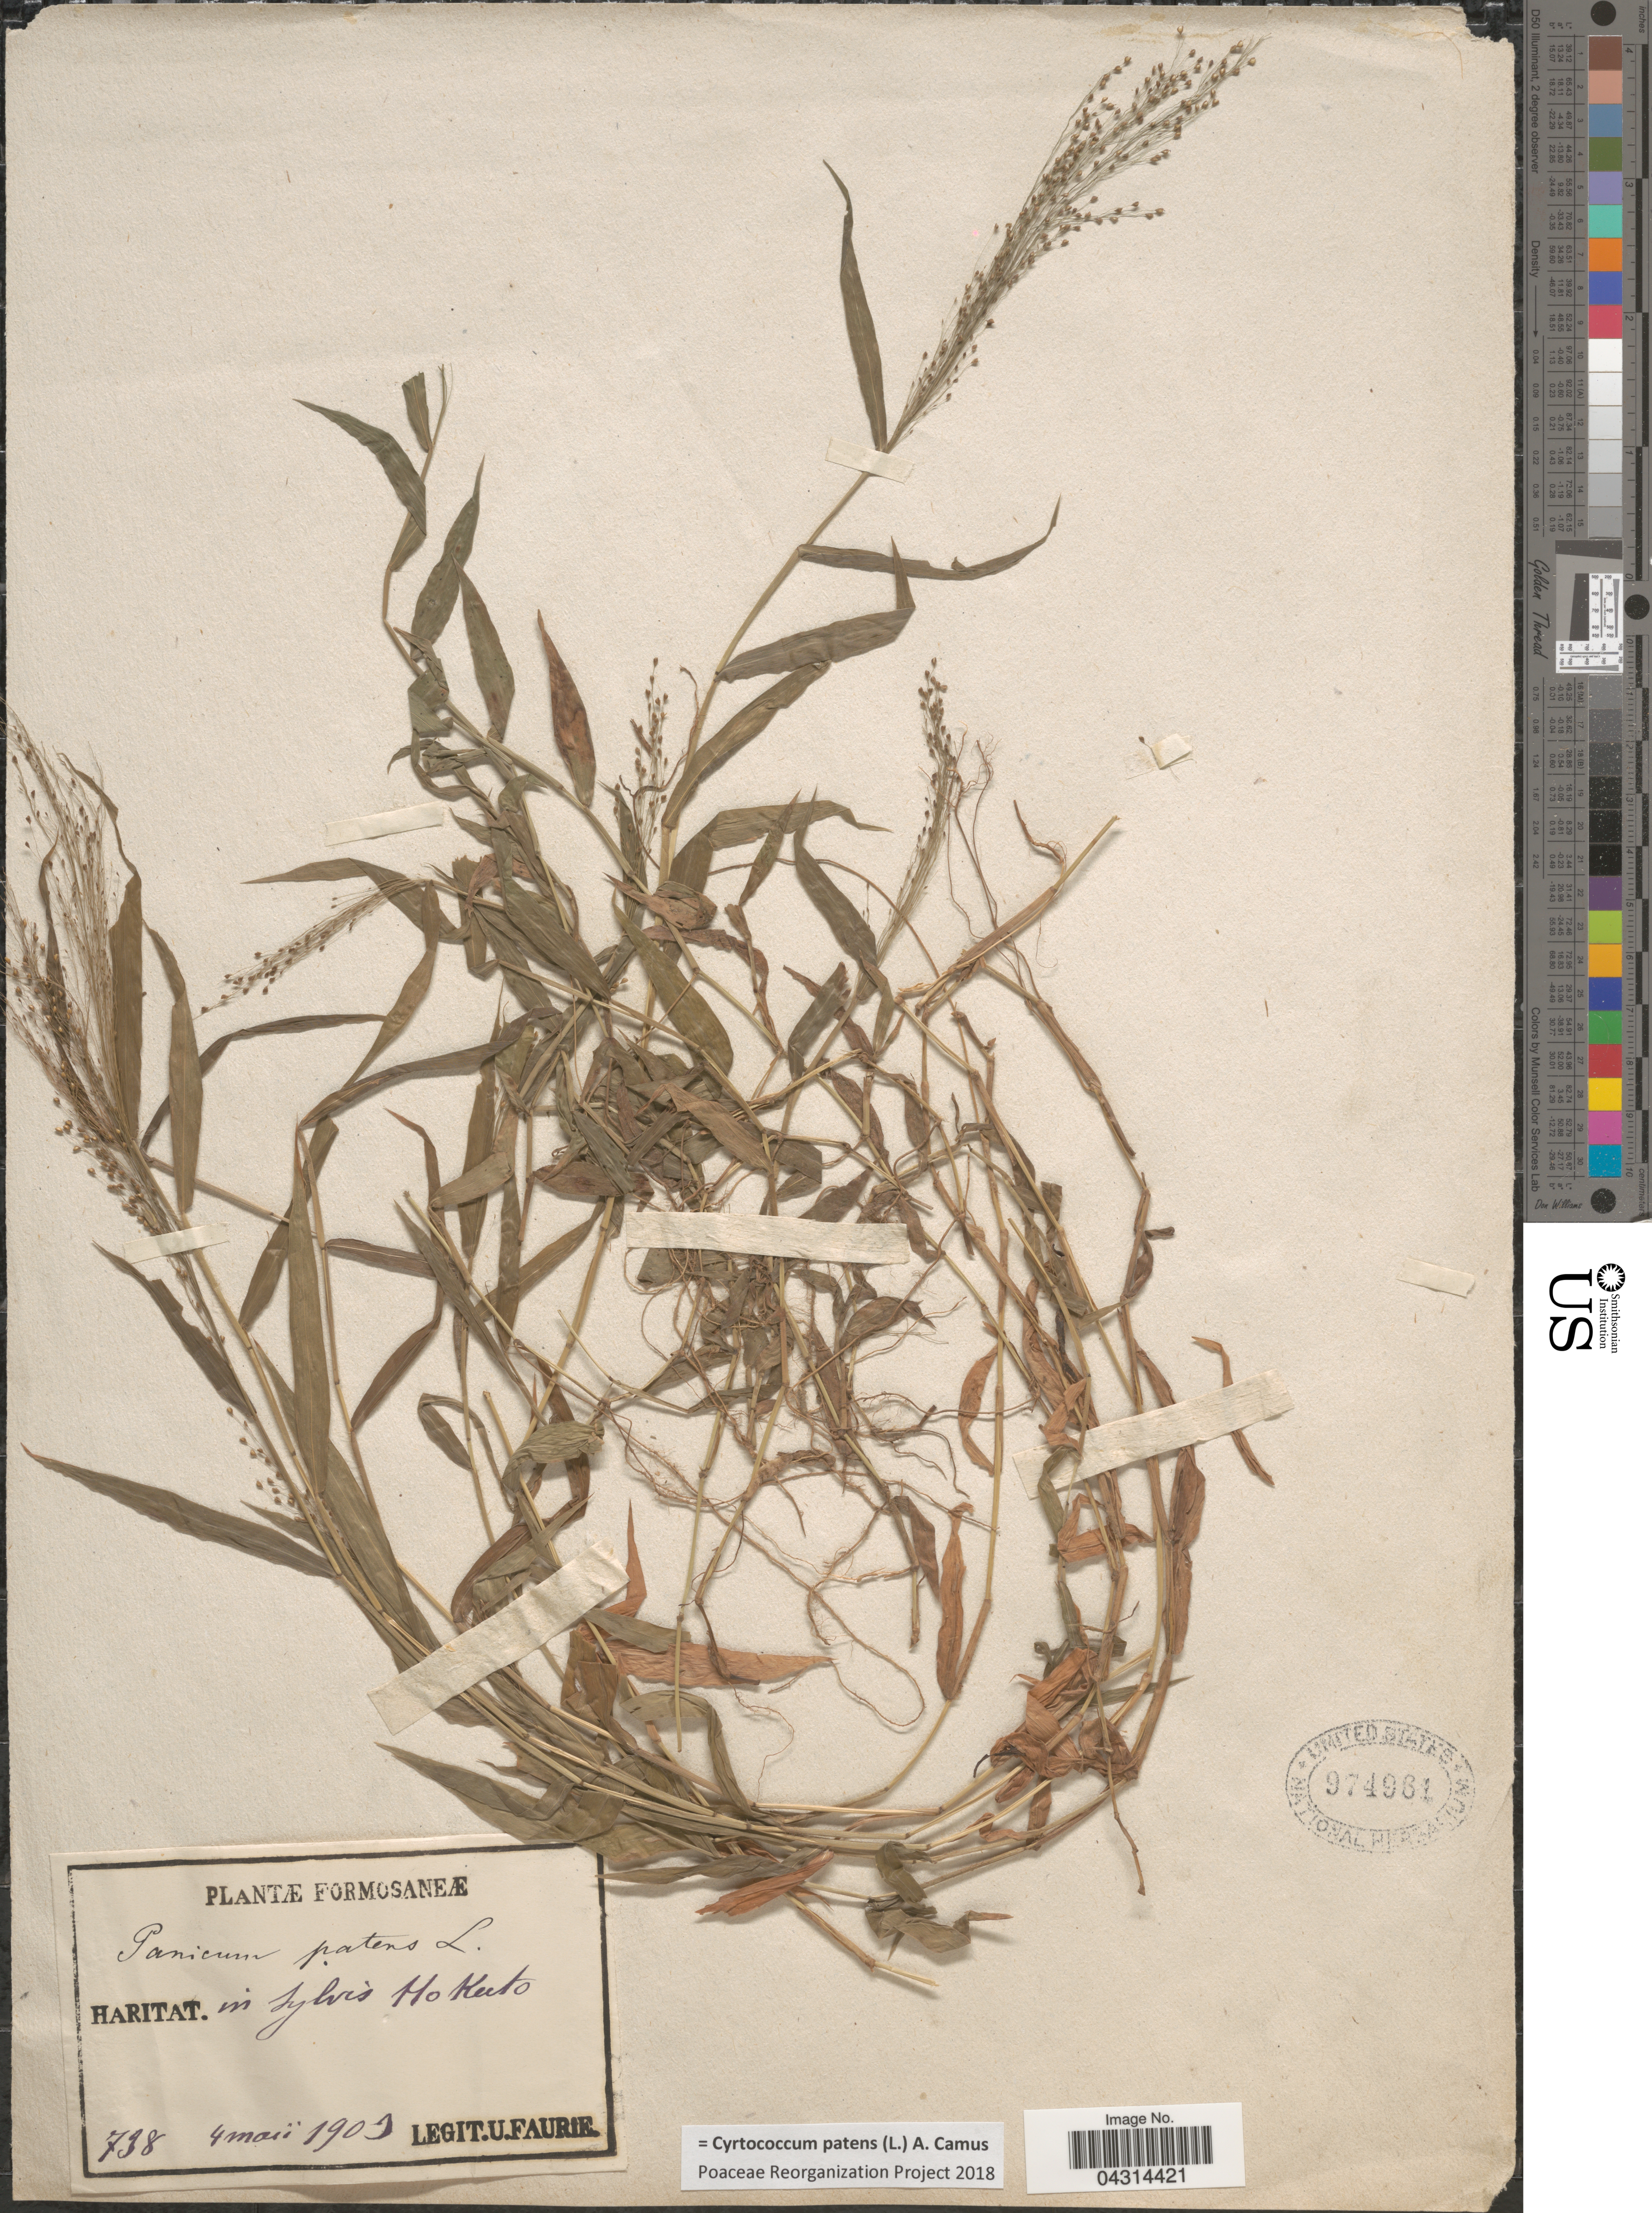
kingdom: Plantae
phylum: Tracheophyta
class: Liliopsida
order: Poales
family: Poaceae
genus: Cyrtococcum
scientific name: Cyrtococcum patens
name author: (L.) A. Camus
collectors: U. Faurie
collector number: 738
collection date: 1903-05-04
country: Taiwan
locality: In sylvis HoKuto.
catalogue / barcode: US 974961